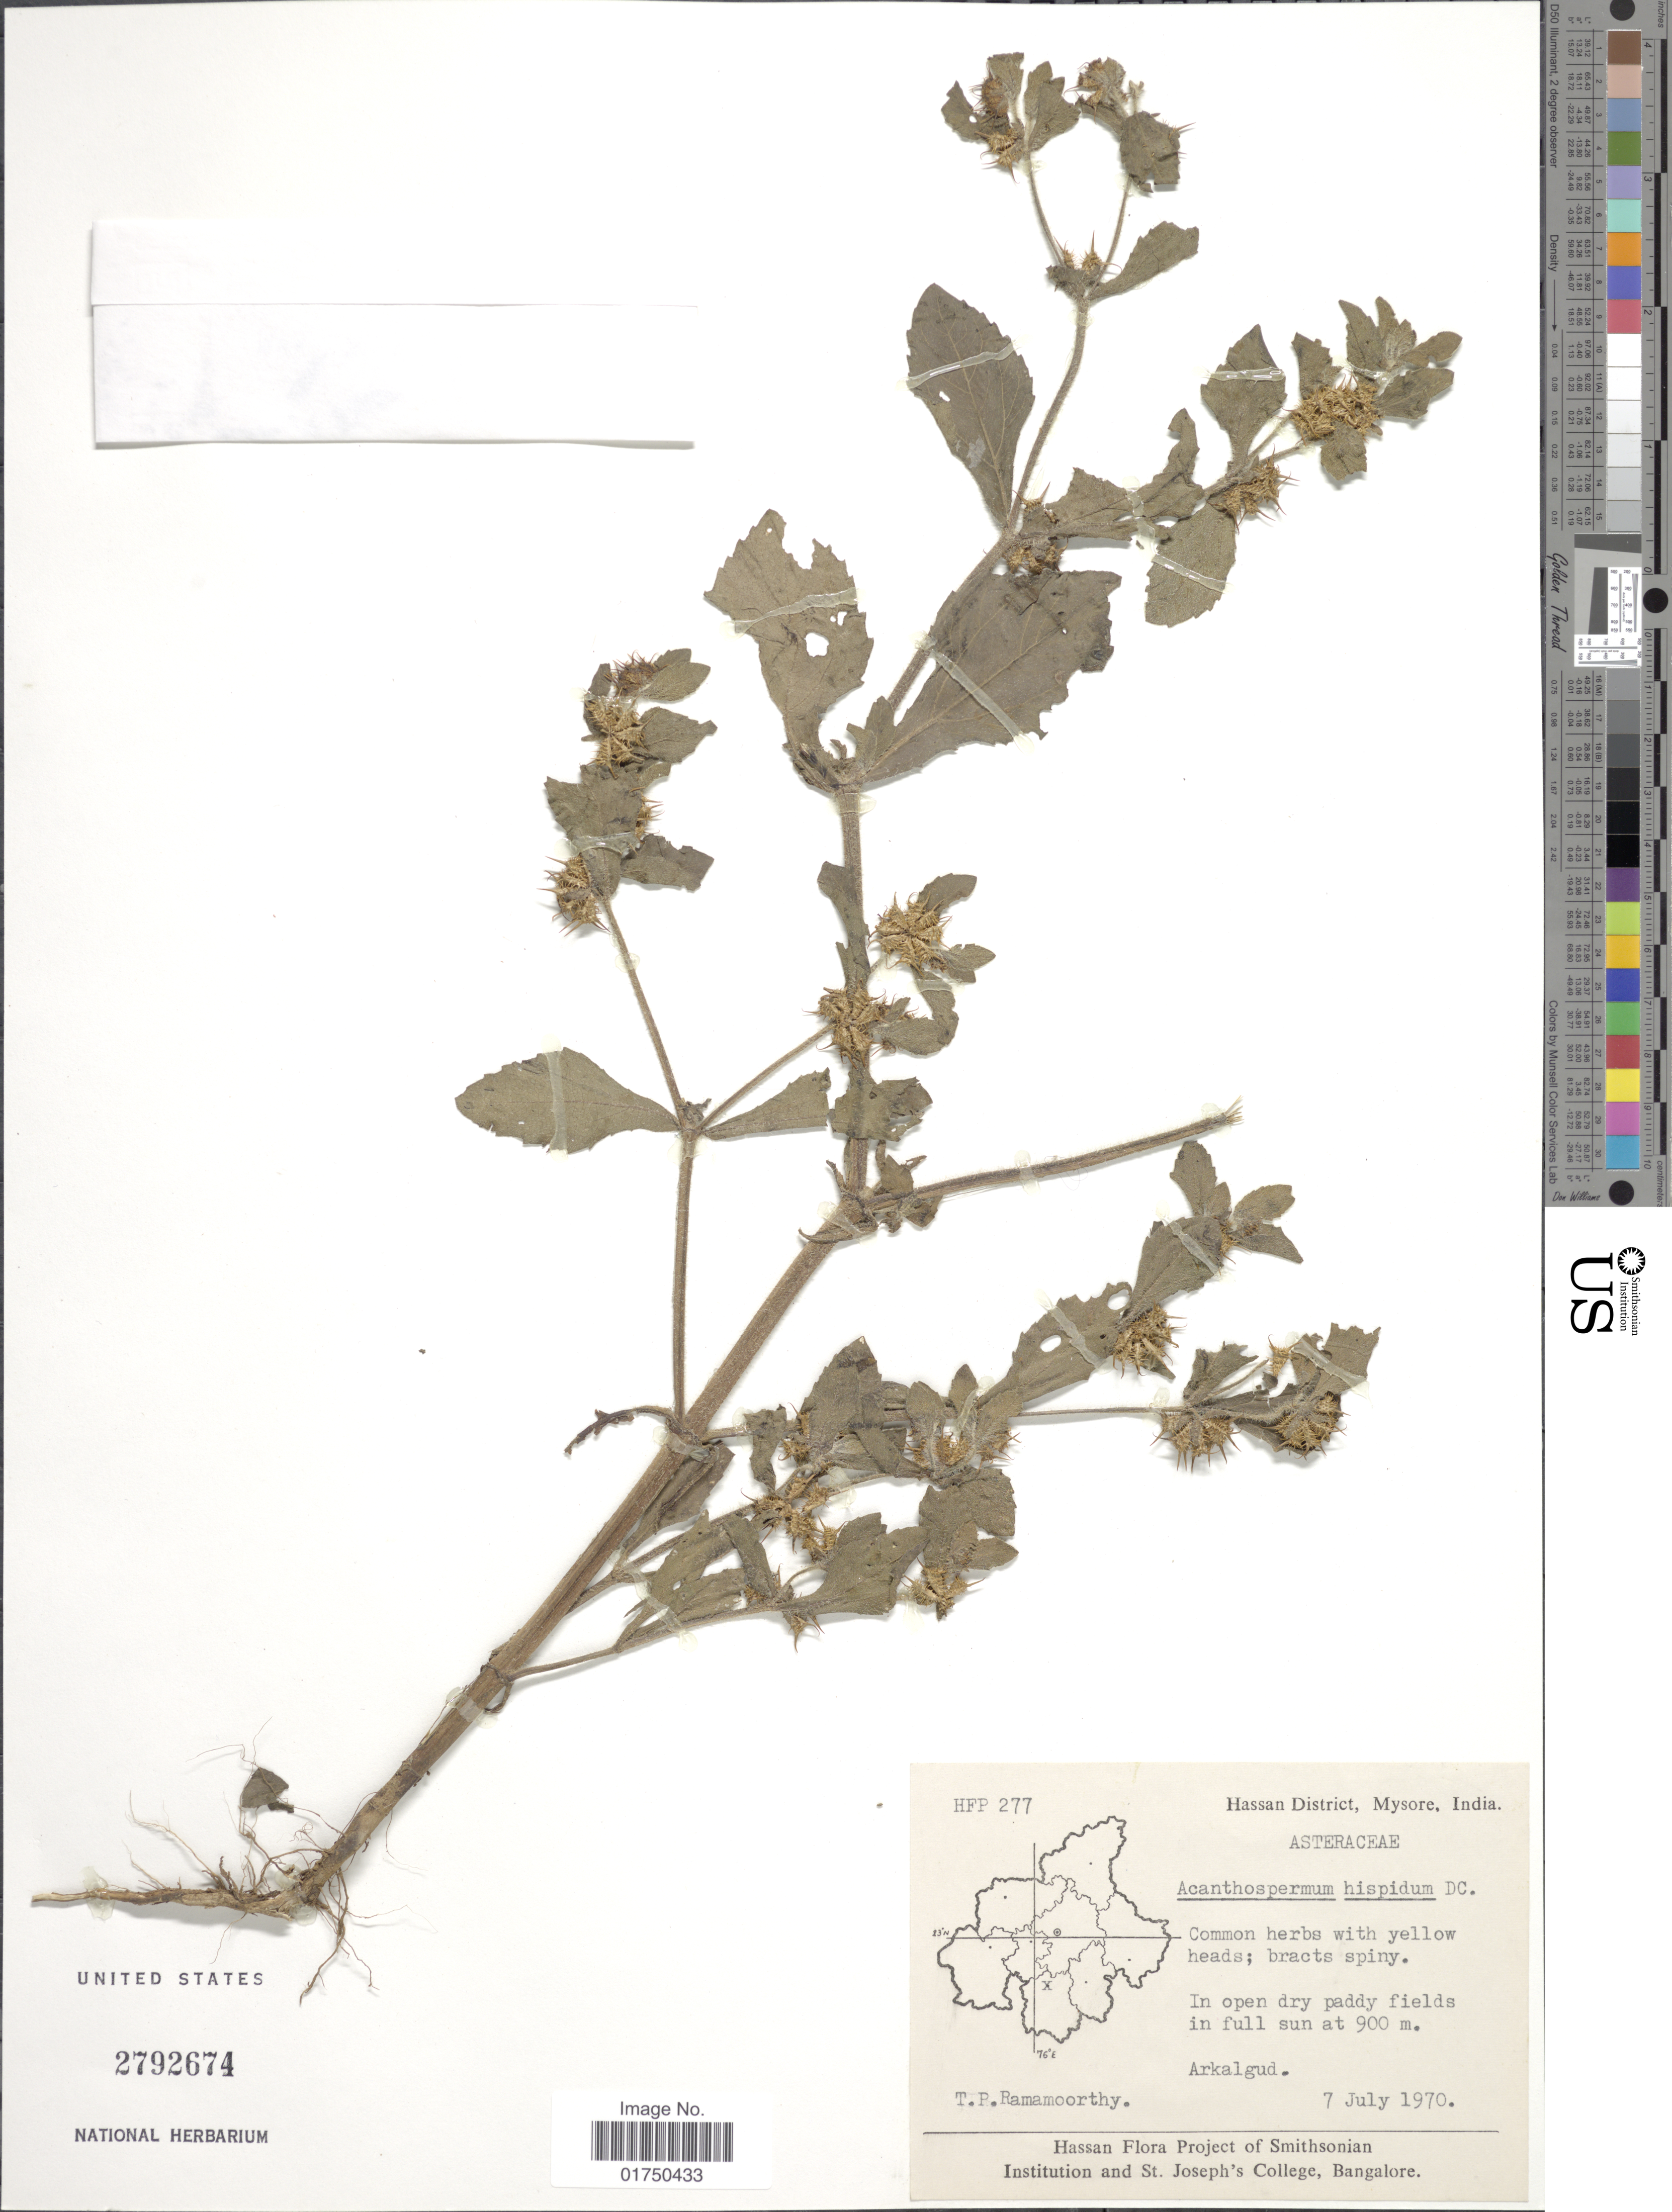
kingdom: Plantae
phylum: Tracheophyta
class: Magnoliopsida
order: Asterales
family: Asteraceae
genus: Acanthospermum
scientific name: Acanthospermum hispidum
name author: DC.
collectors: T. P. Ramamoorthy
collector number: HFP 277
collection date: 1970-07-07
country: India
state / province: Karnataka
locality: Hassan District, Mysore, India. Arkalgud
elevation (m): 900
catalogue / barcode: US 2792674